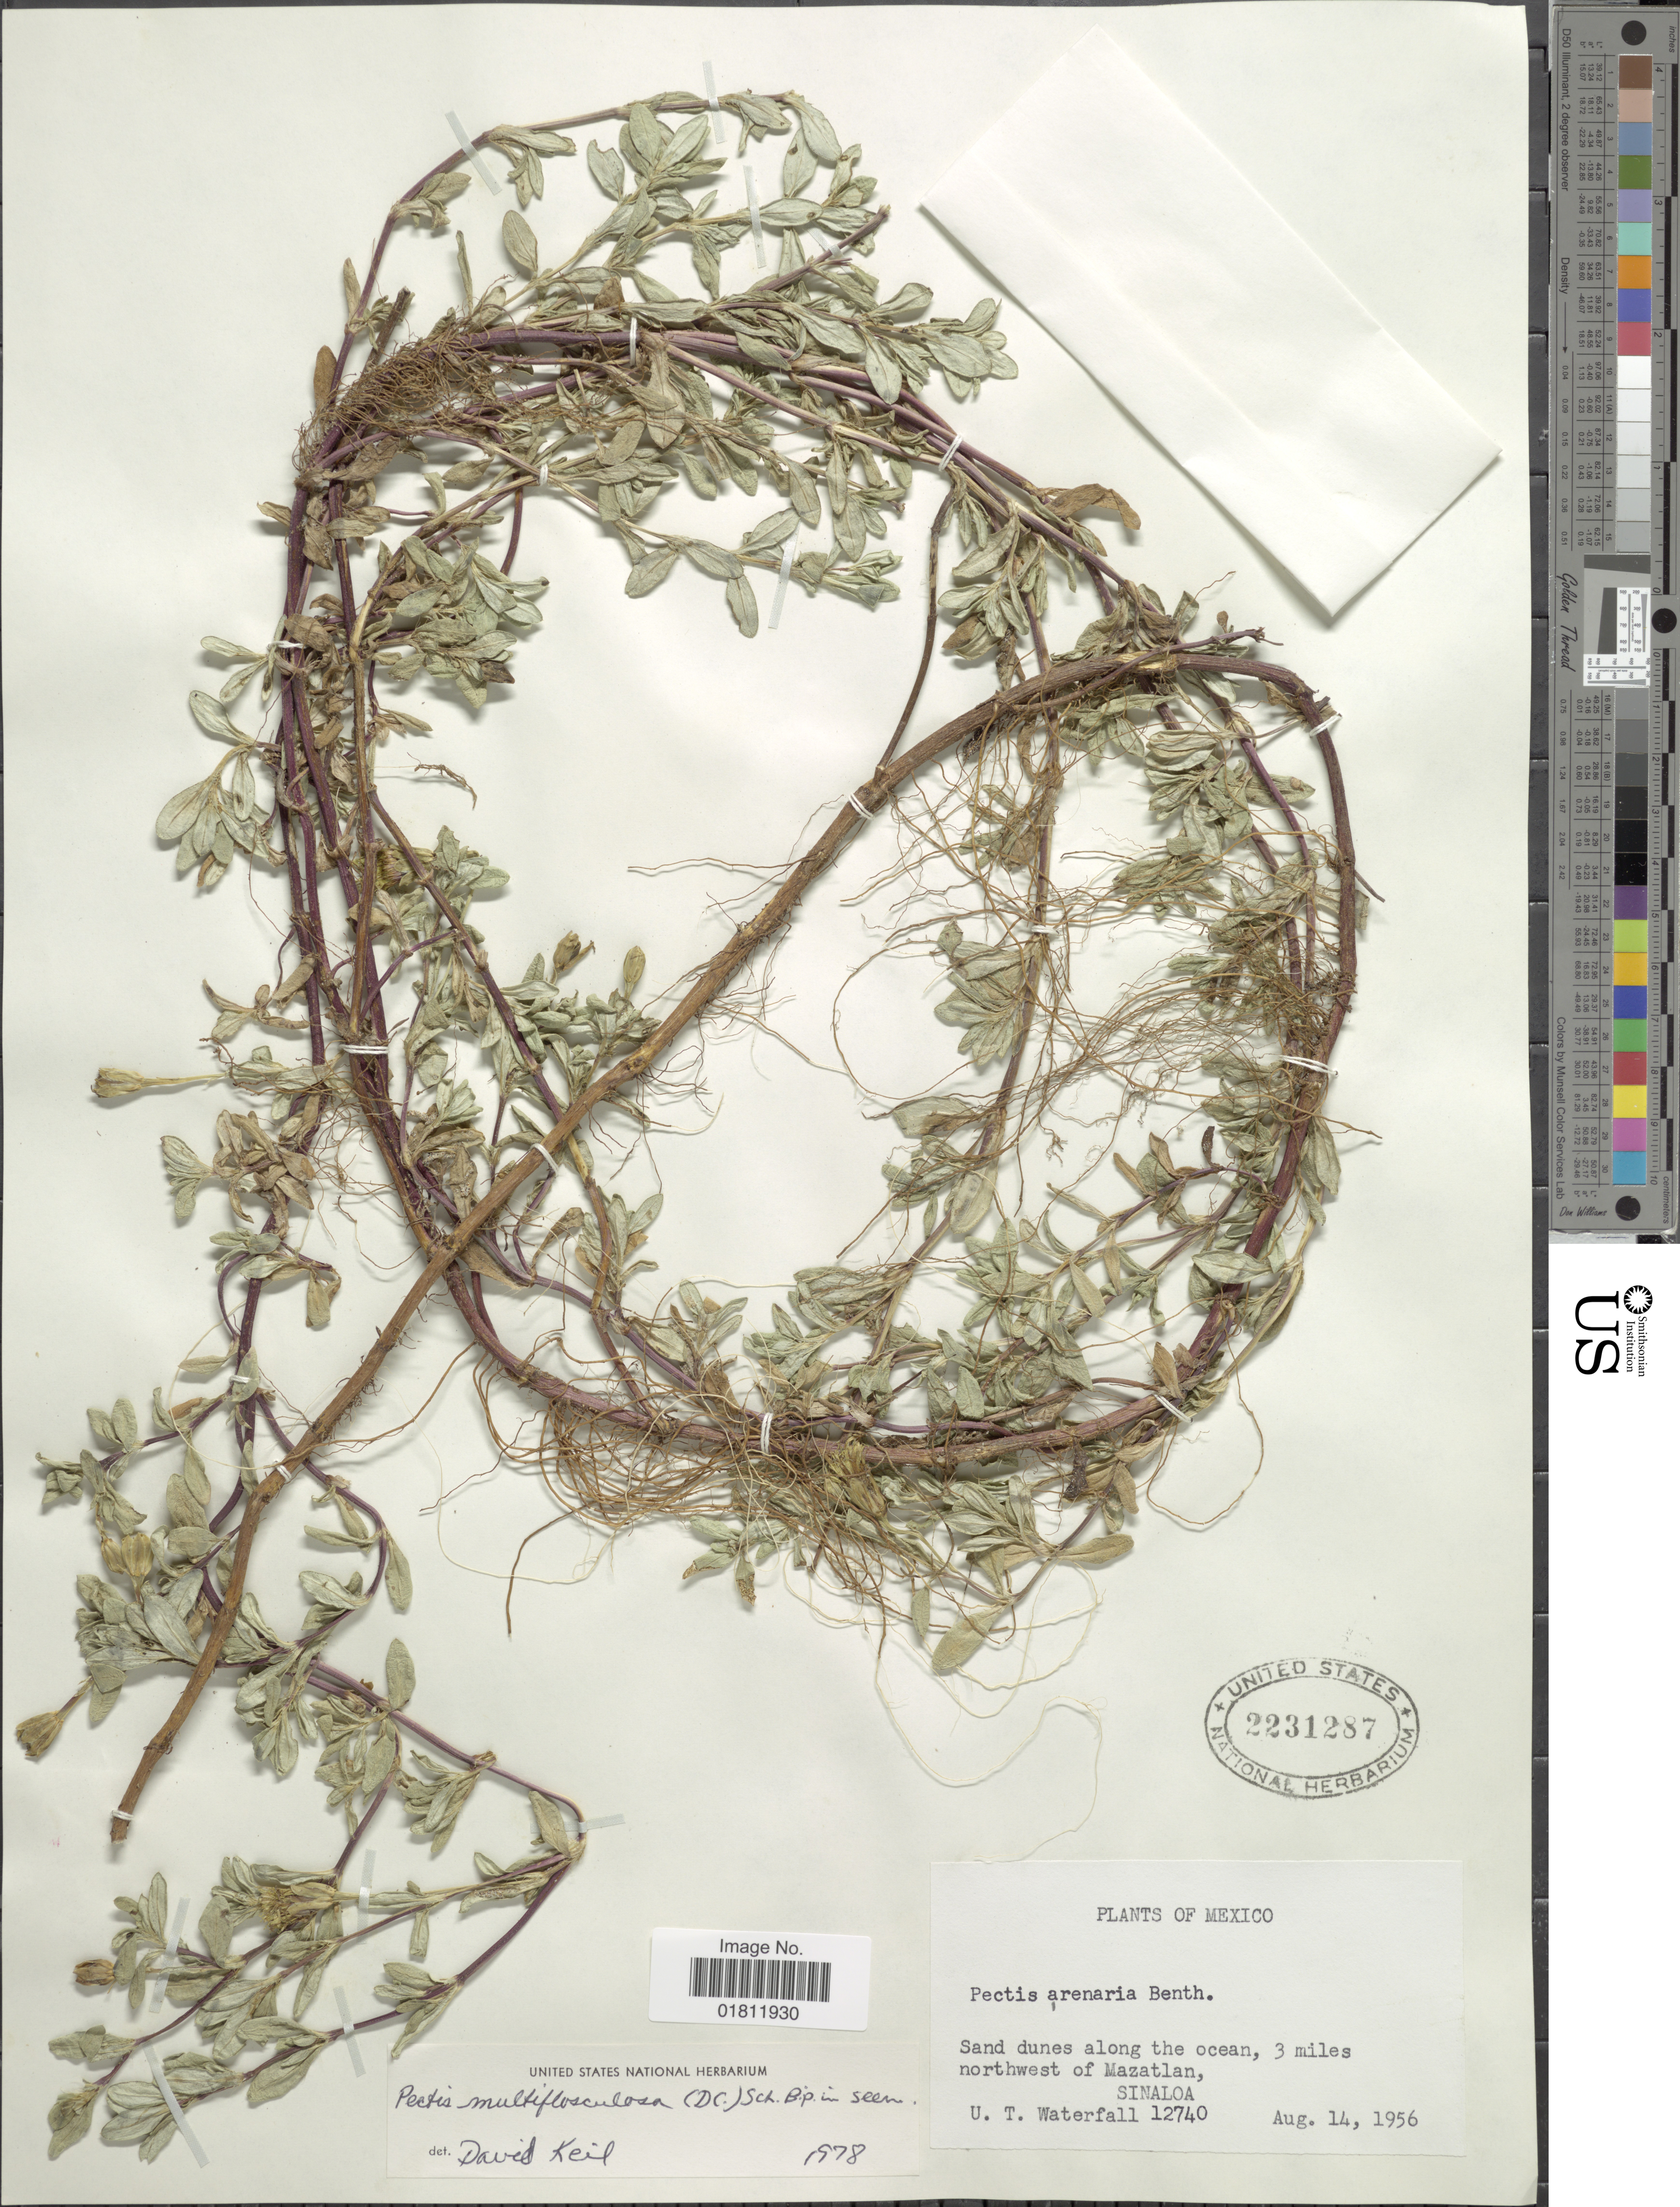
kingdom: Plantae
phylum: Tracheophyta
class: Magnoliopsida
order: Asterales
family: Asteraceae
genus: Pectis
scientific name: Pectis multiflosculosa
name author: (DC.) Sch. Bip.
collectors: U. T. Waterfall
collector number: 12740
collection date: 1956-08-14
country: Mexico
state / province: Sinaloa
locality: Mexico, Sand dunes along the ocean, 3 miles northwest of Mazatlan, Sinaloa.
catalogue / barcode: US 2231287